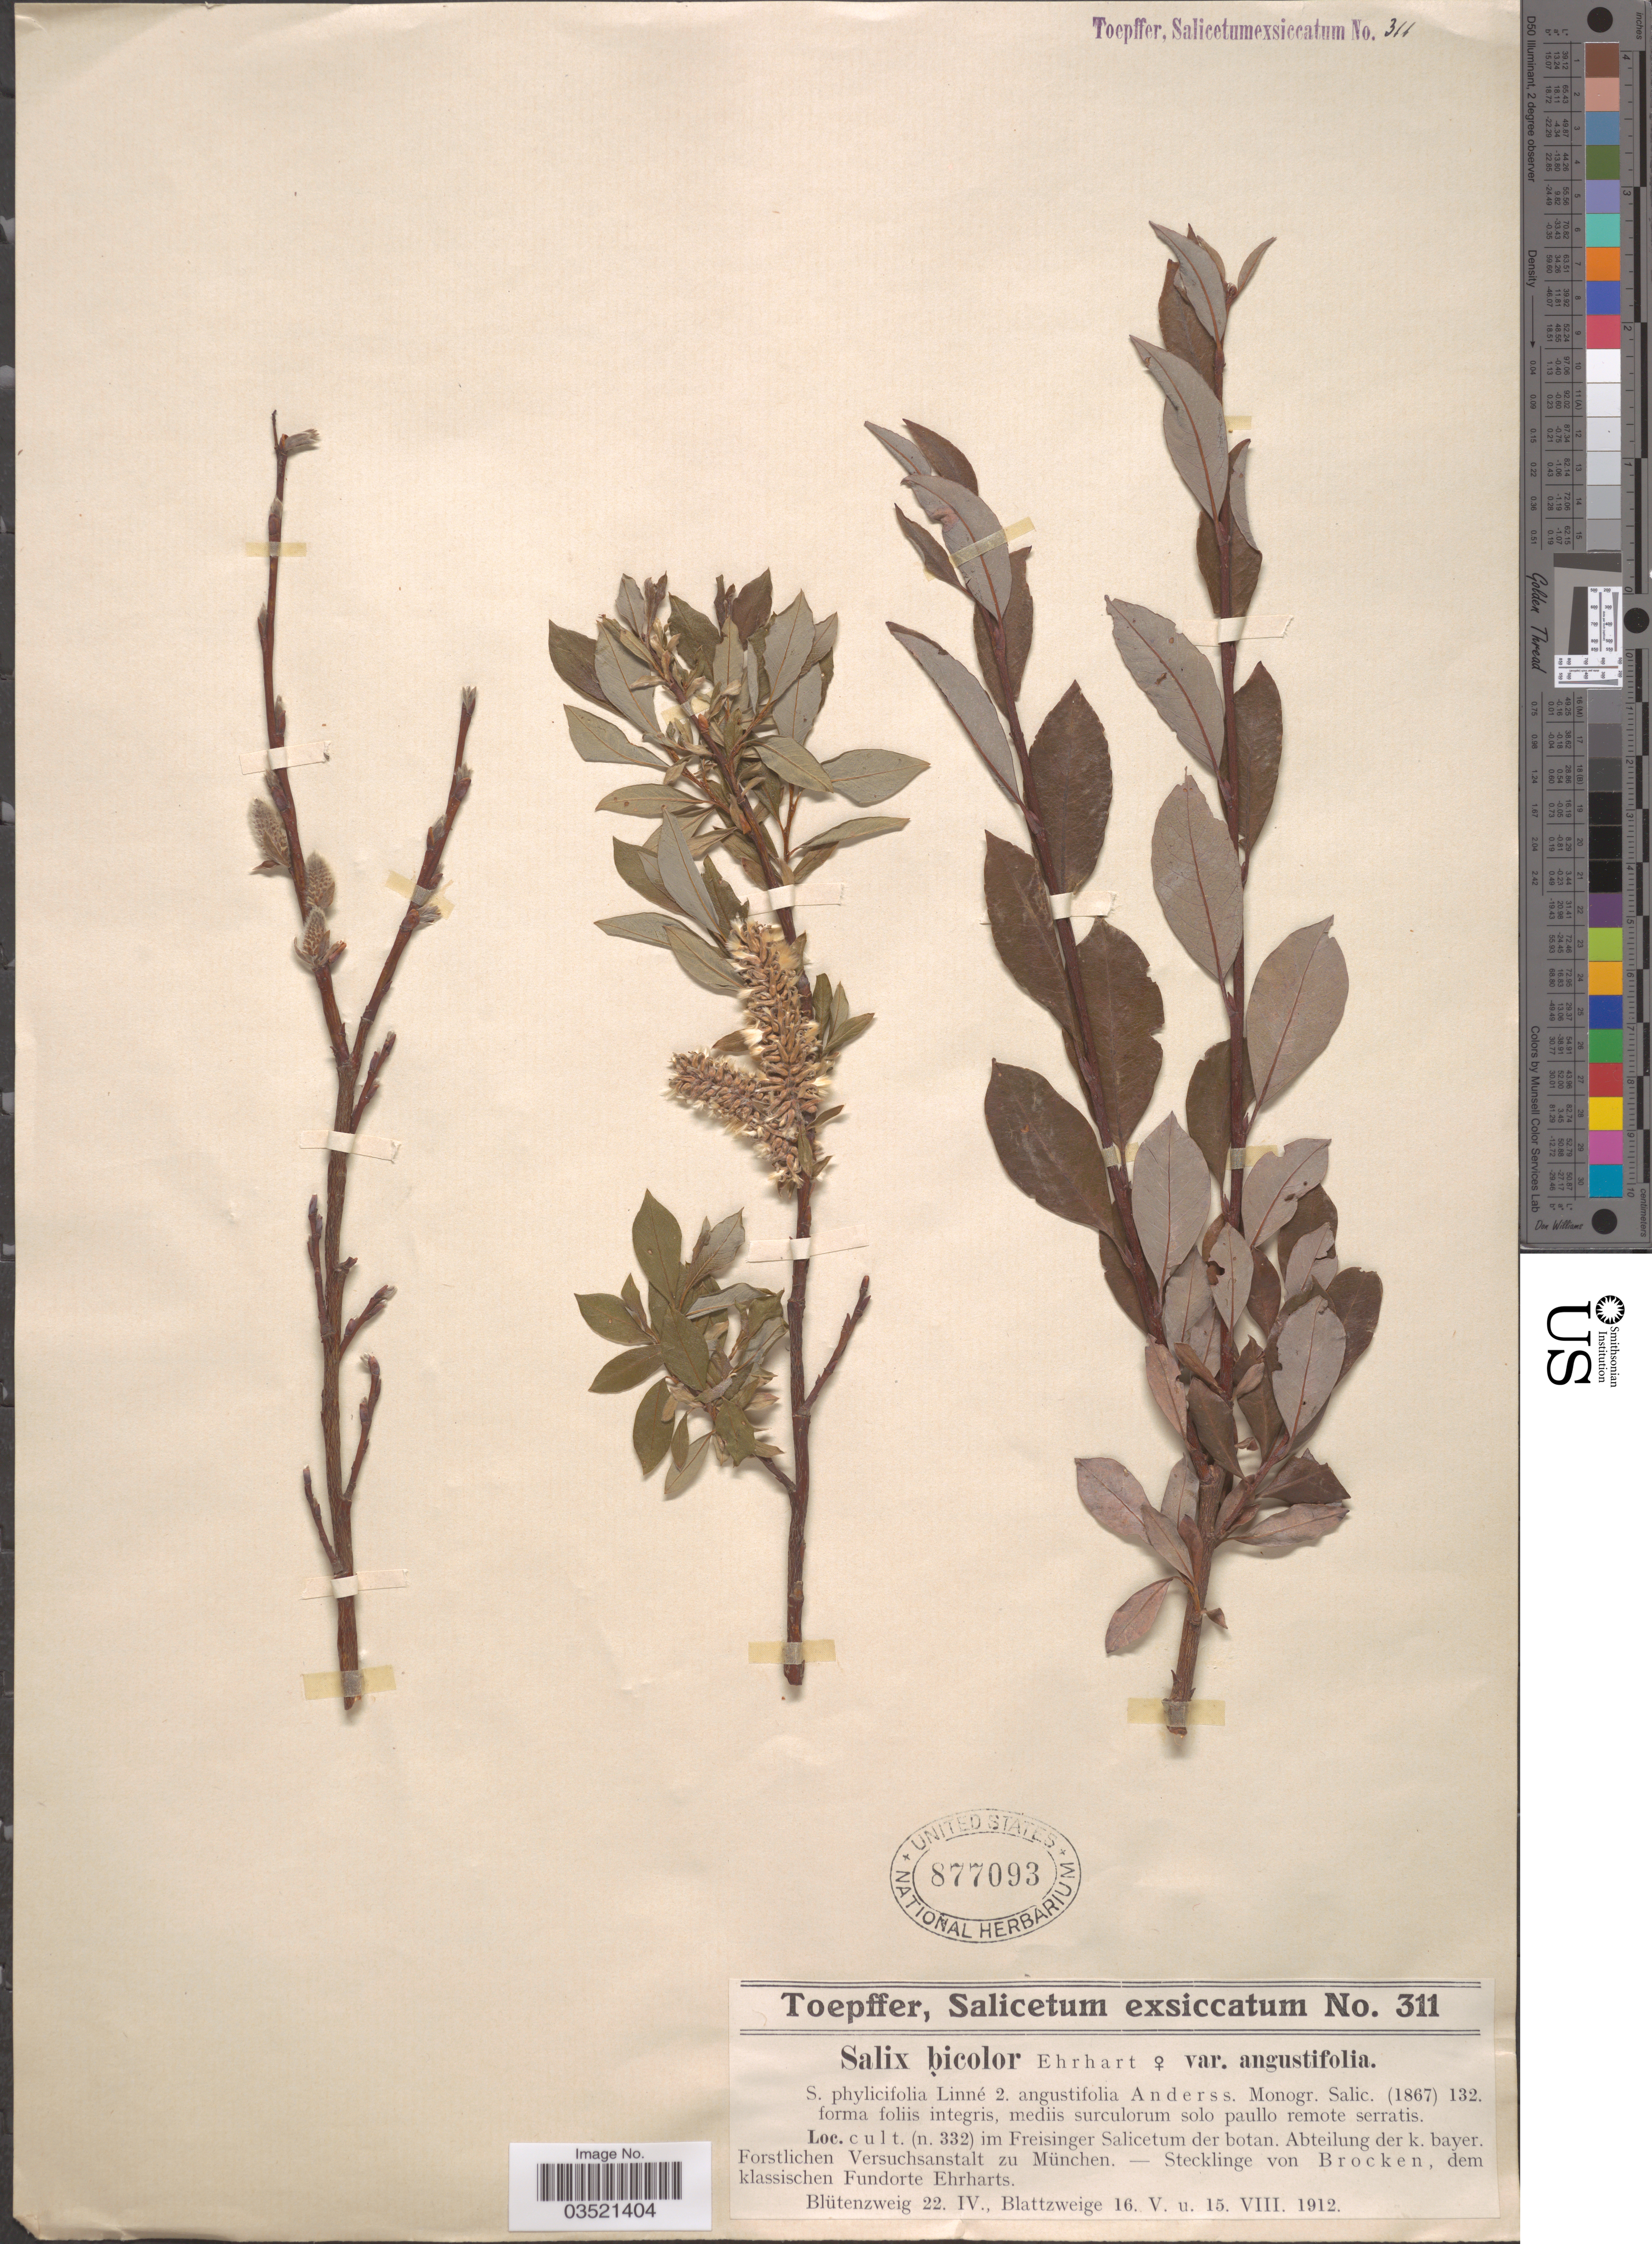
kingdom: Plantae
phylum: Tracheophyta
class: Magnoliopsida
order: Malpighiales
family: Salicaceae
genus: Salix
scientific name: Salix bicolor var. angustifolia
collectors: A. Toepffer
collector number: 311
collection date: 1912-04-22/1912-08-15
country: Germany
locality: Cult. (n. 332) im Freisinger Salicetum der botan. Abteilung der k. bayer. Forstlichen Versuchsanstalt zu München. Stecklinge von Brocken, dem klassischen Fundorte Ehrharts.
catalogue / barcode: US 877093